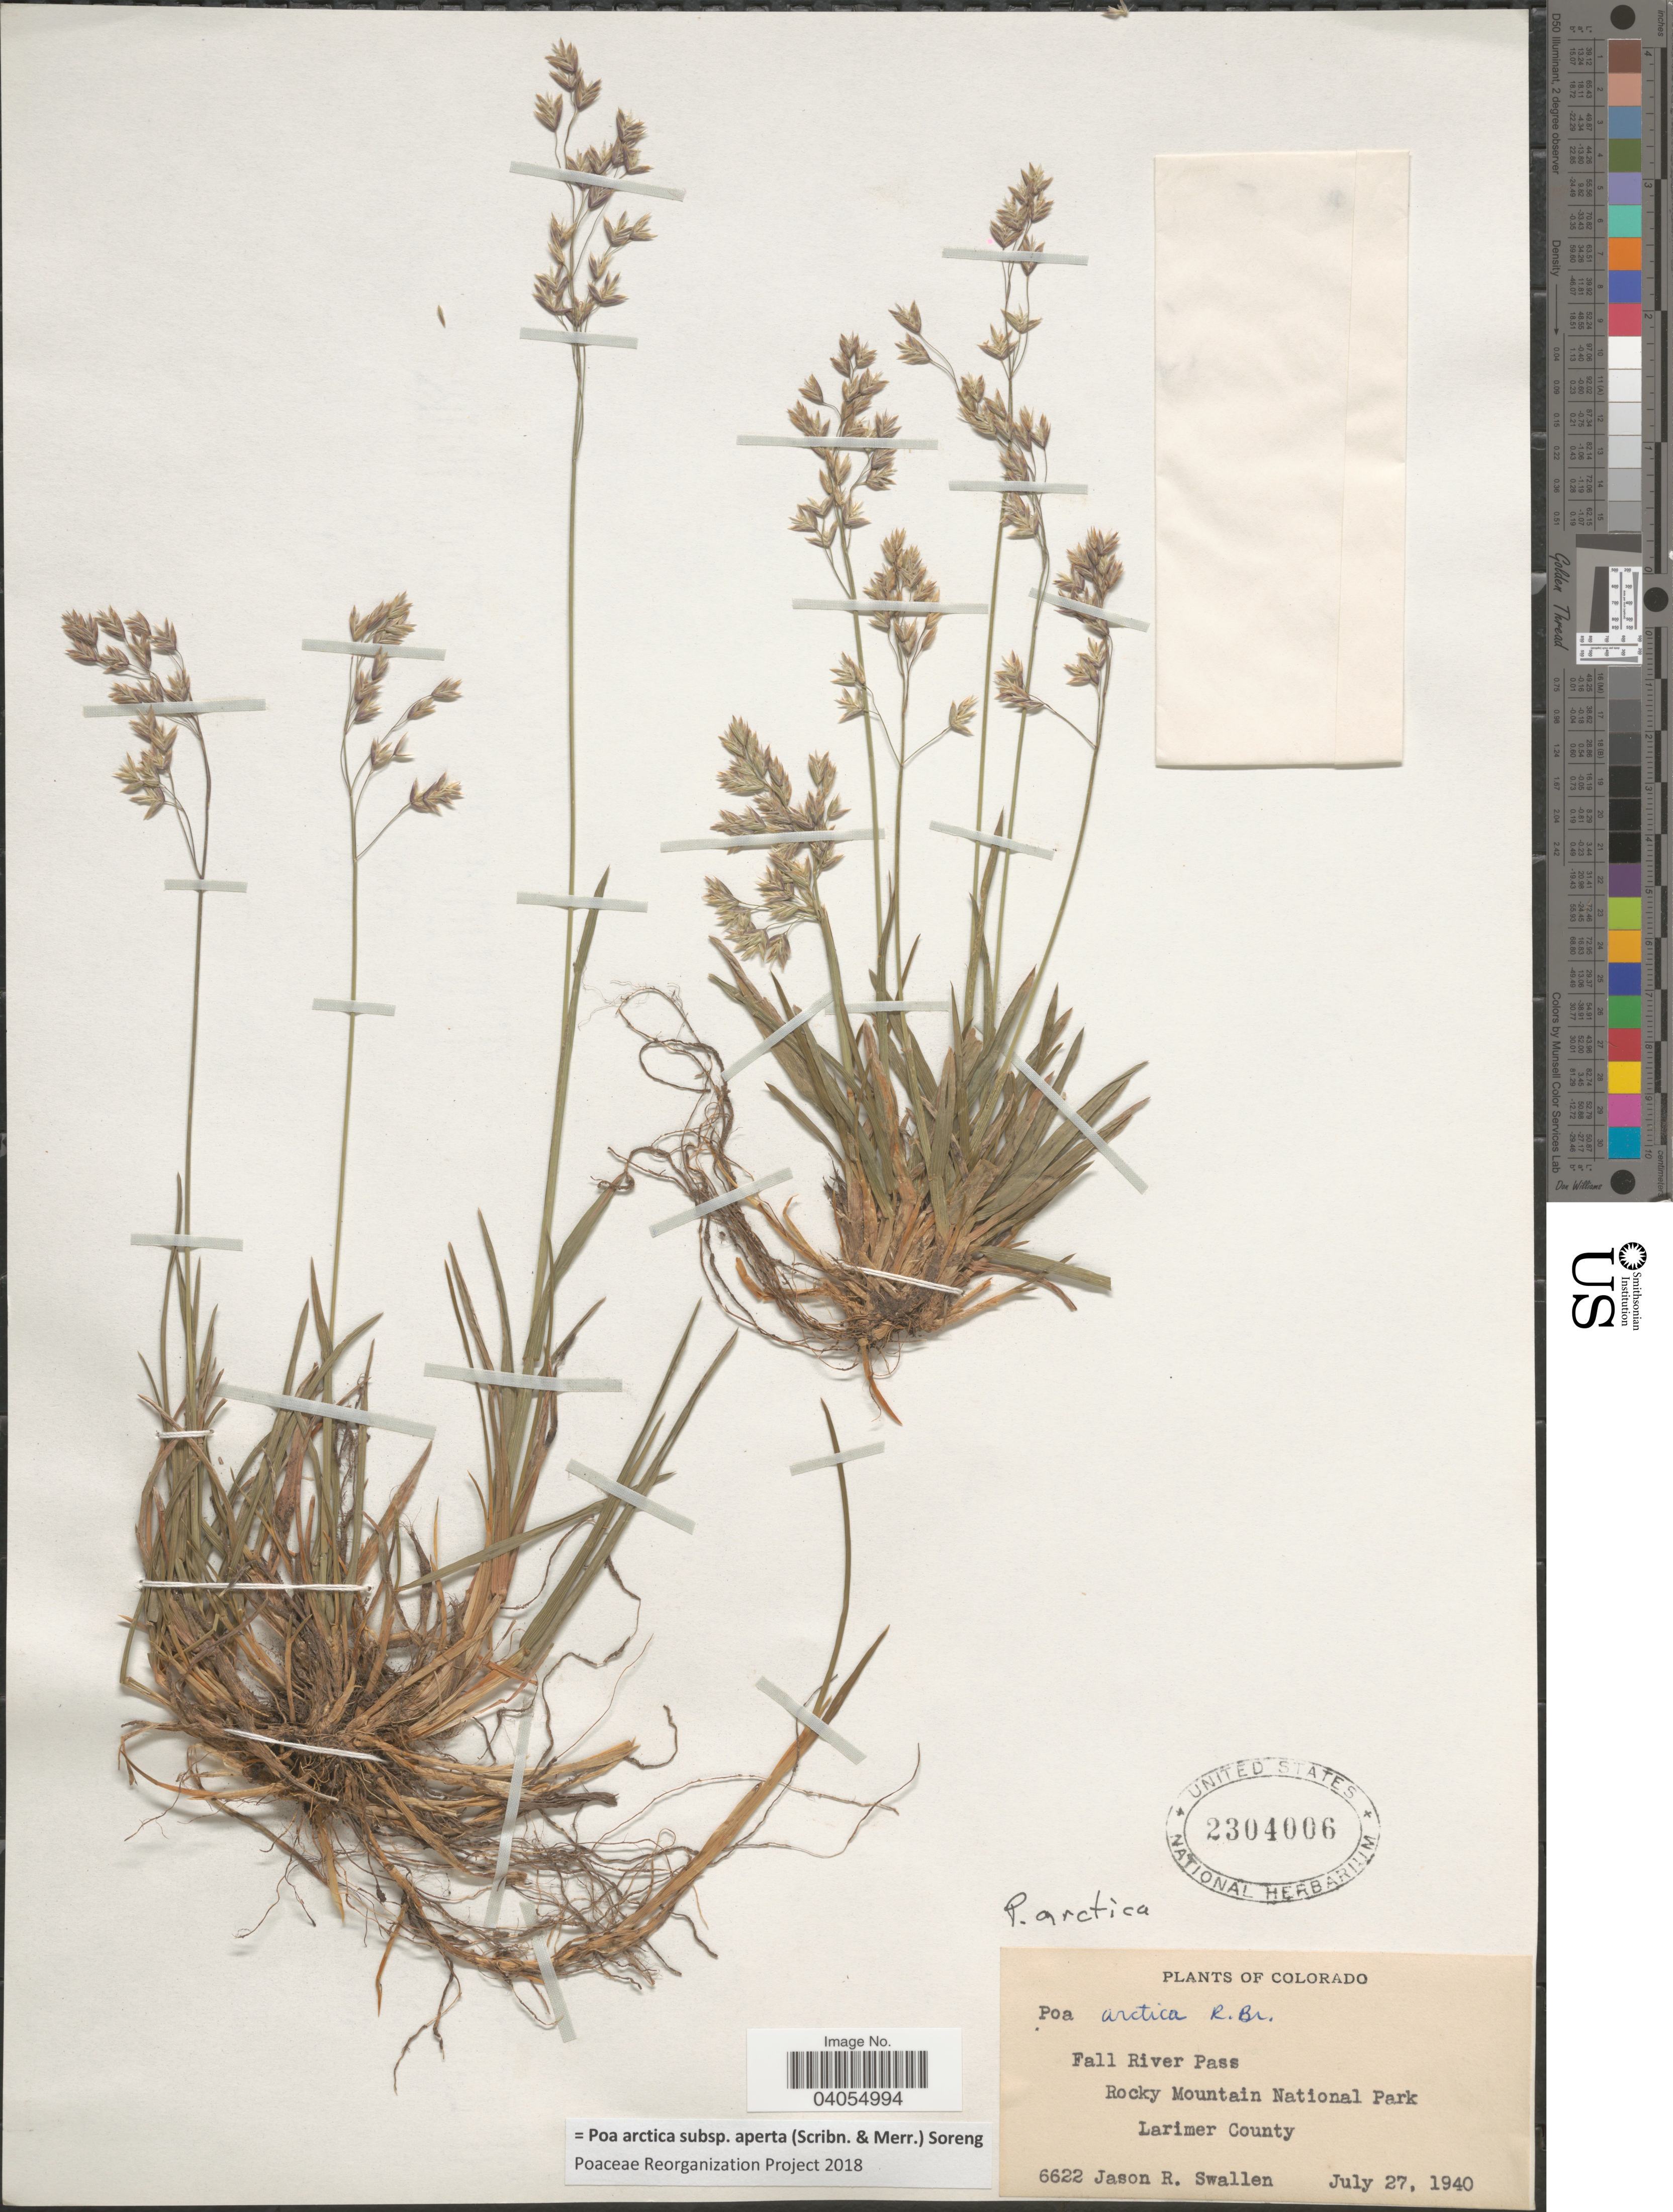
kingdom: Plantae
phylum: Tracheophyta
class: Liliopsida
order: Poales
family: Poaceae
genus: Poa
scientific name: Poa arctica subsp. aperta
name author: (Scribn. & Merr.) Soreng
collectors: J. R. Swallen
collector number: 6622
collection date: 1940-07-27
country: United States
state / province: Colorado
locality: Fall River Pass. Rocky Mountain National Park. Larimer County.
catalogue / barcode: US 2304006